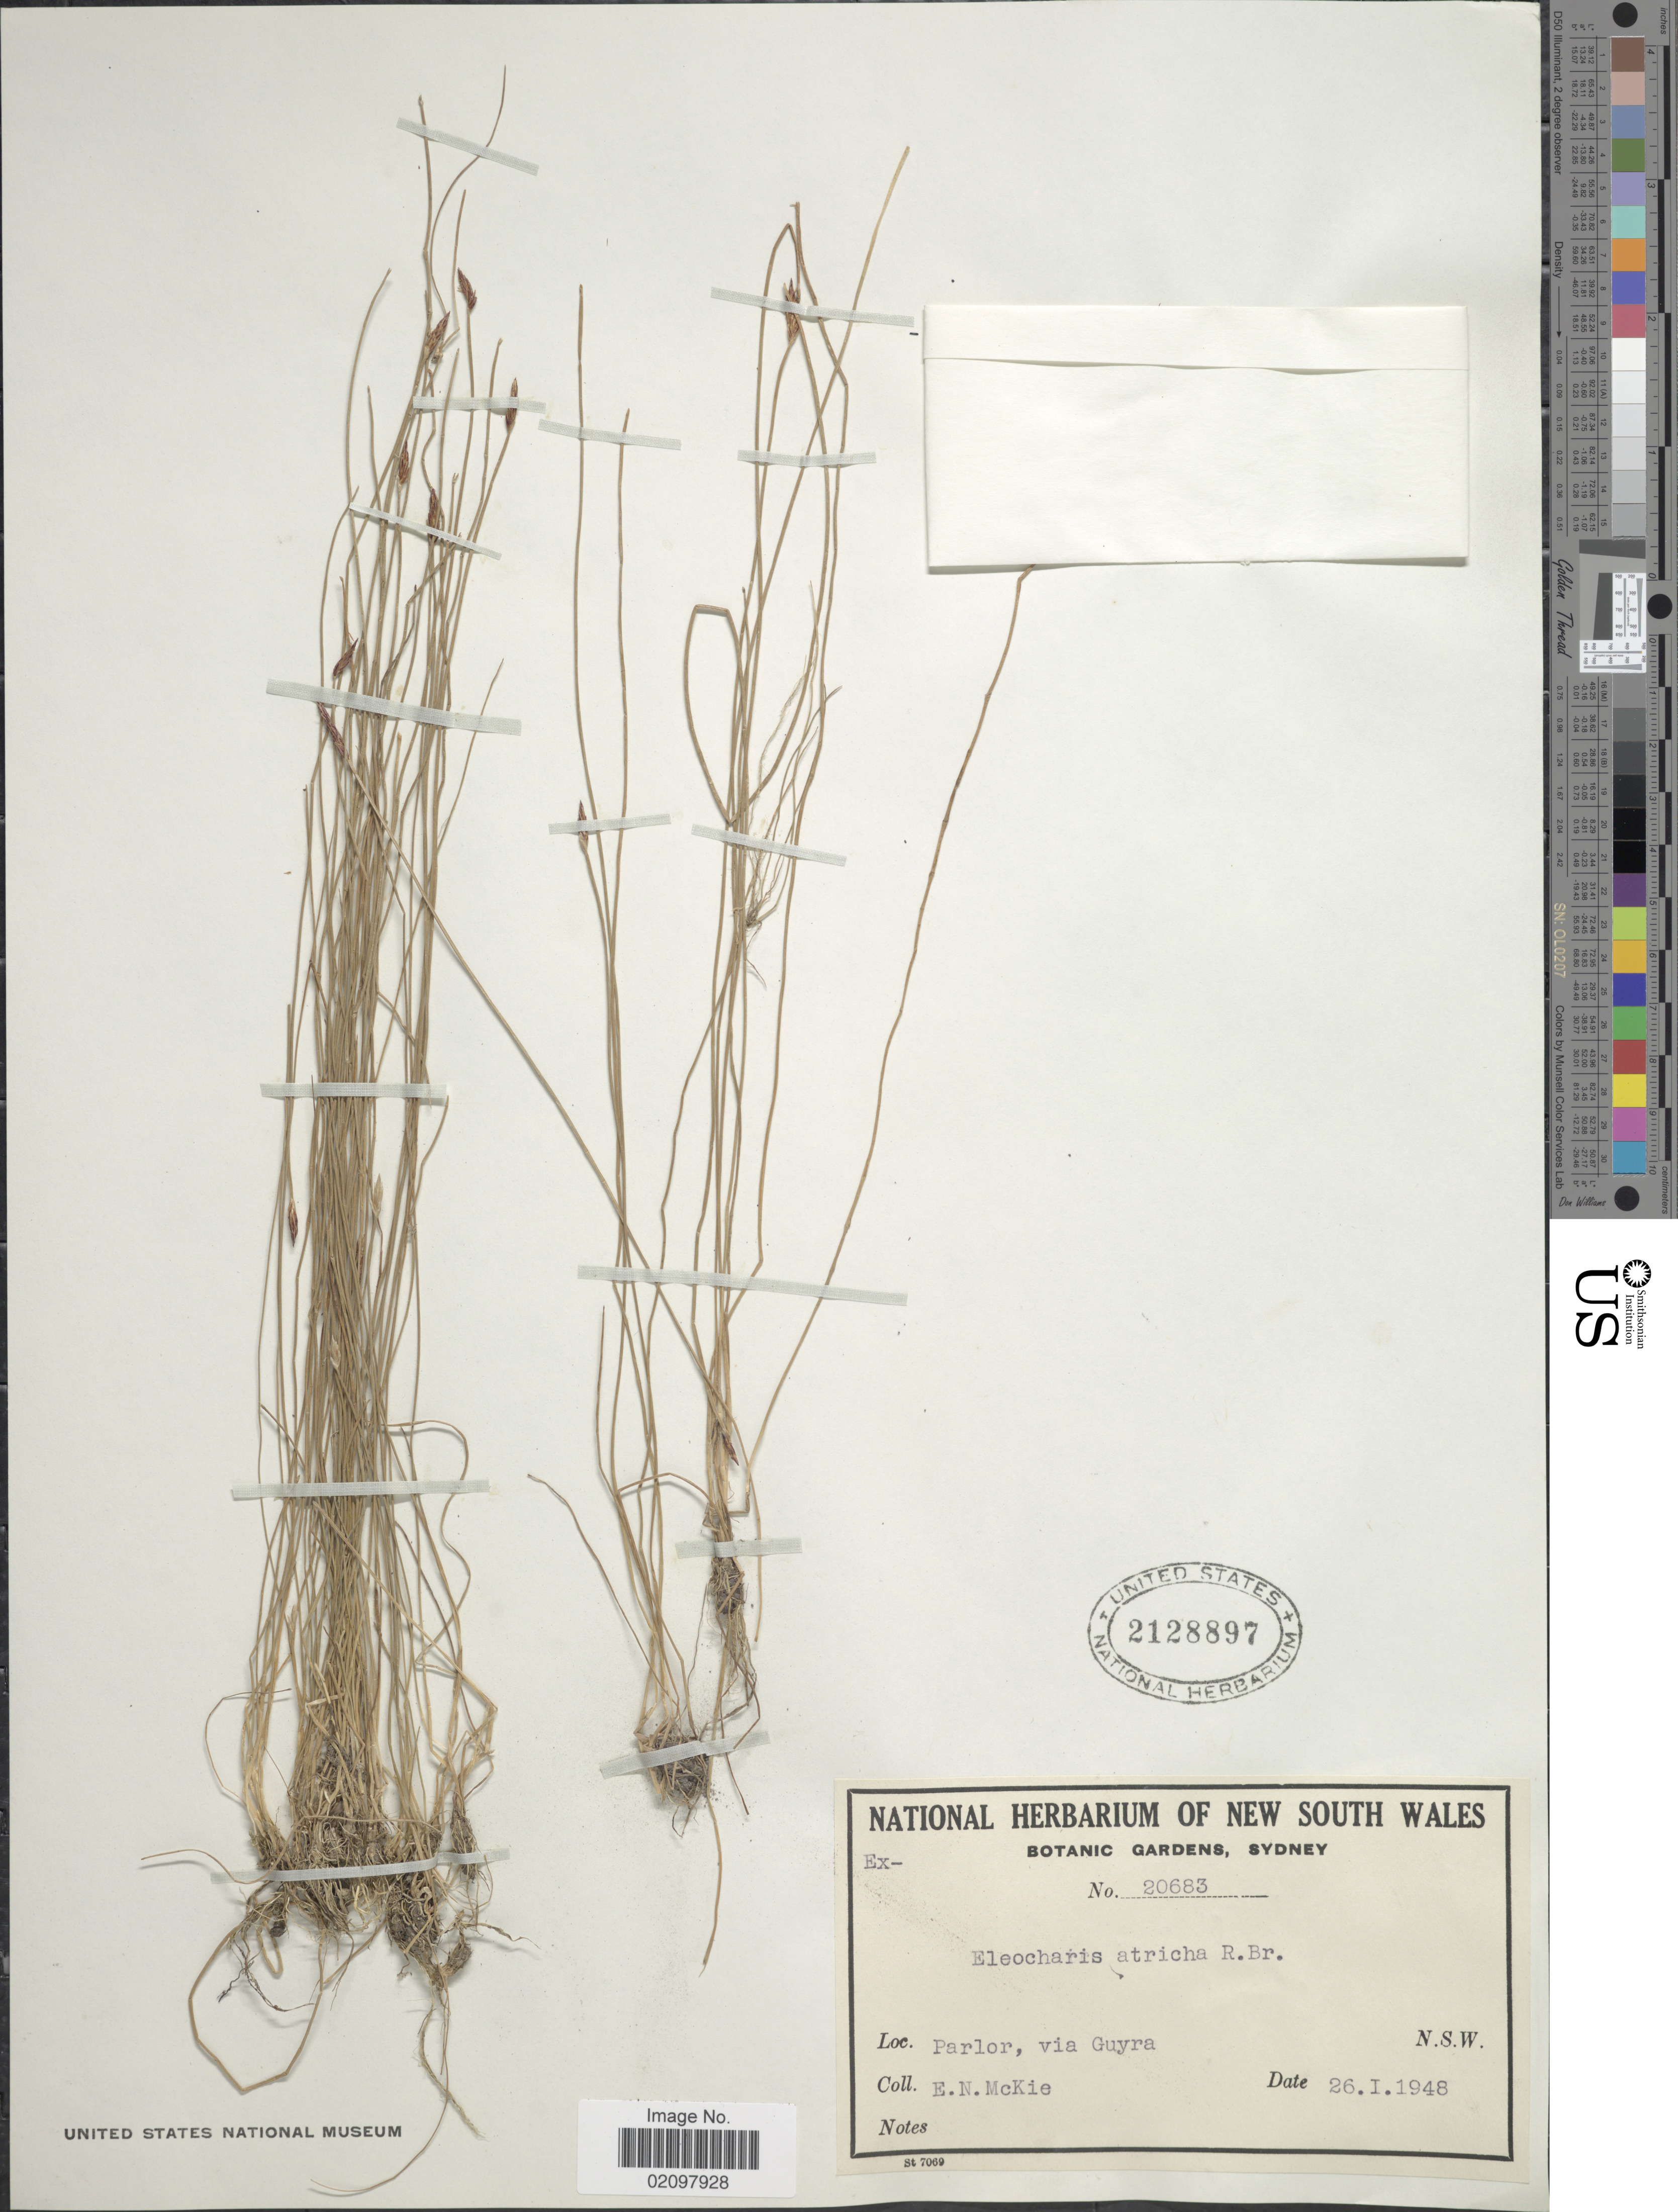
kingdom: Plantae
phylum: Tracheophyta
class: Liliopsida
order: Poales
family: Cyperaceae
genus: Eleocharis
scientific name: Eleocharis atricha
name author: R. Br.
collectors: E. McKie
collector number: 20683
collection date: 1948-01-26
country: Australia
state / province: New South Wales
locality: Parlor, via Guyra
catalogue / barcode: US 2128897